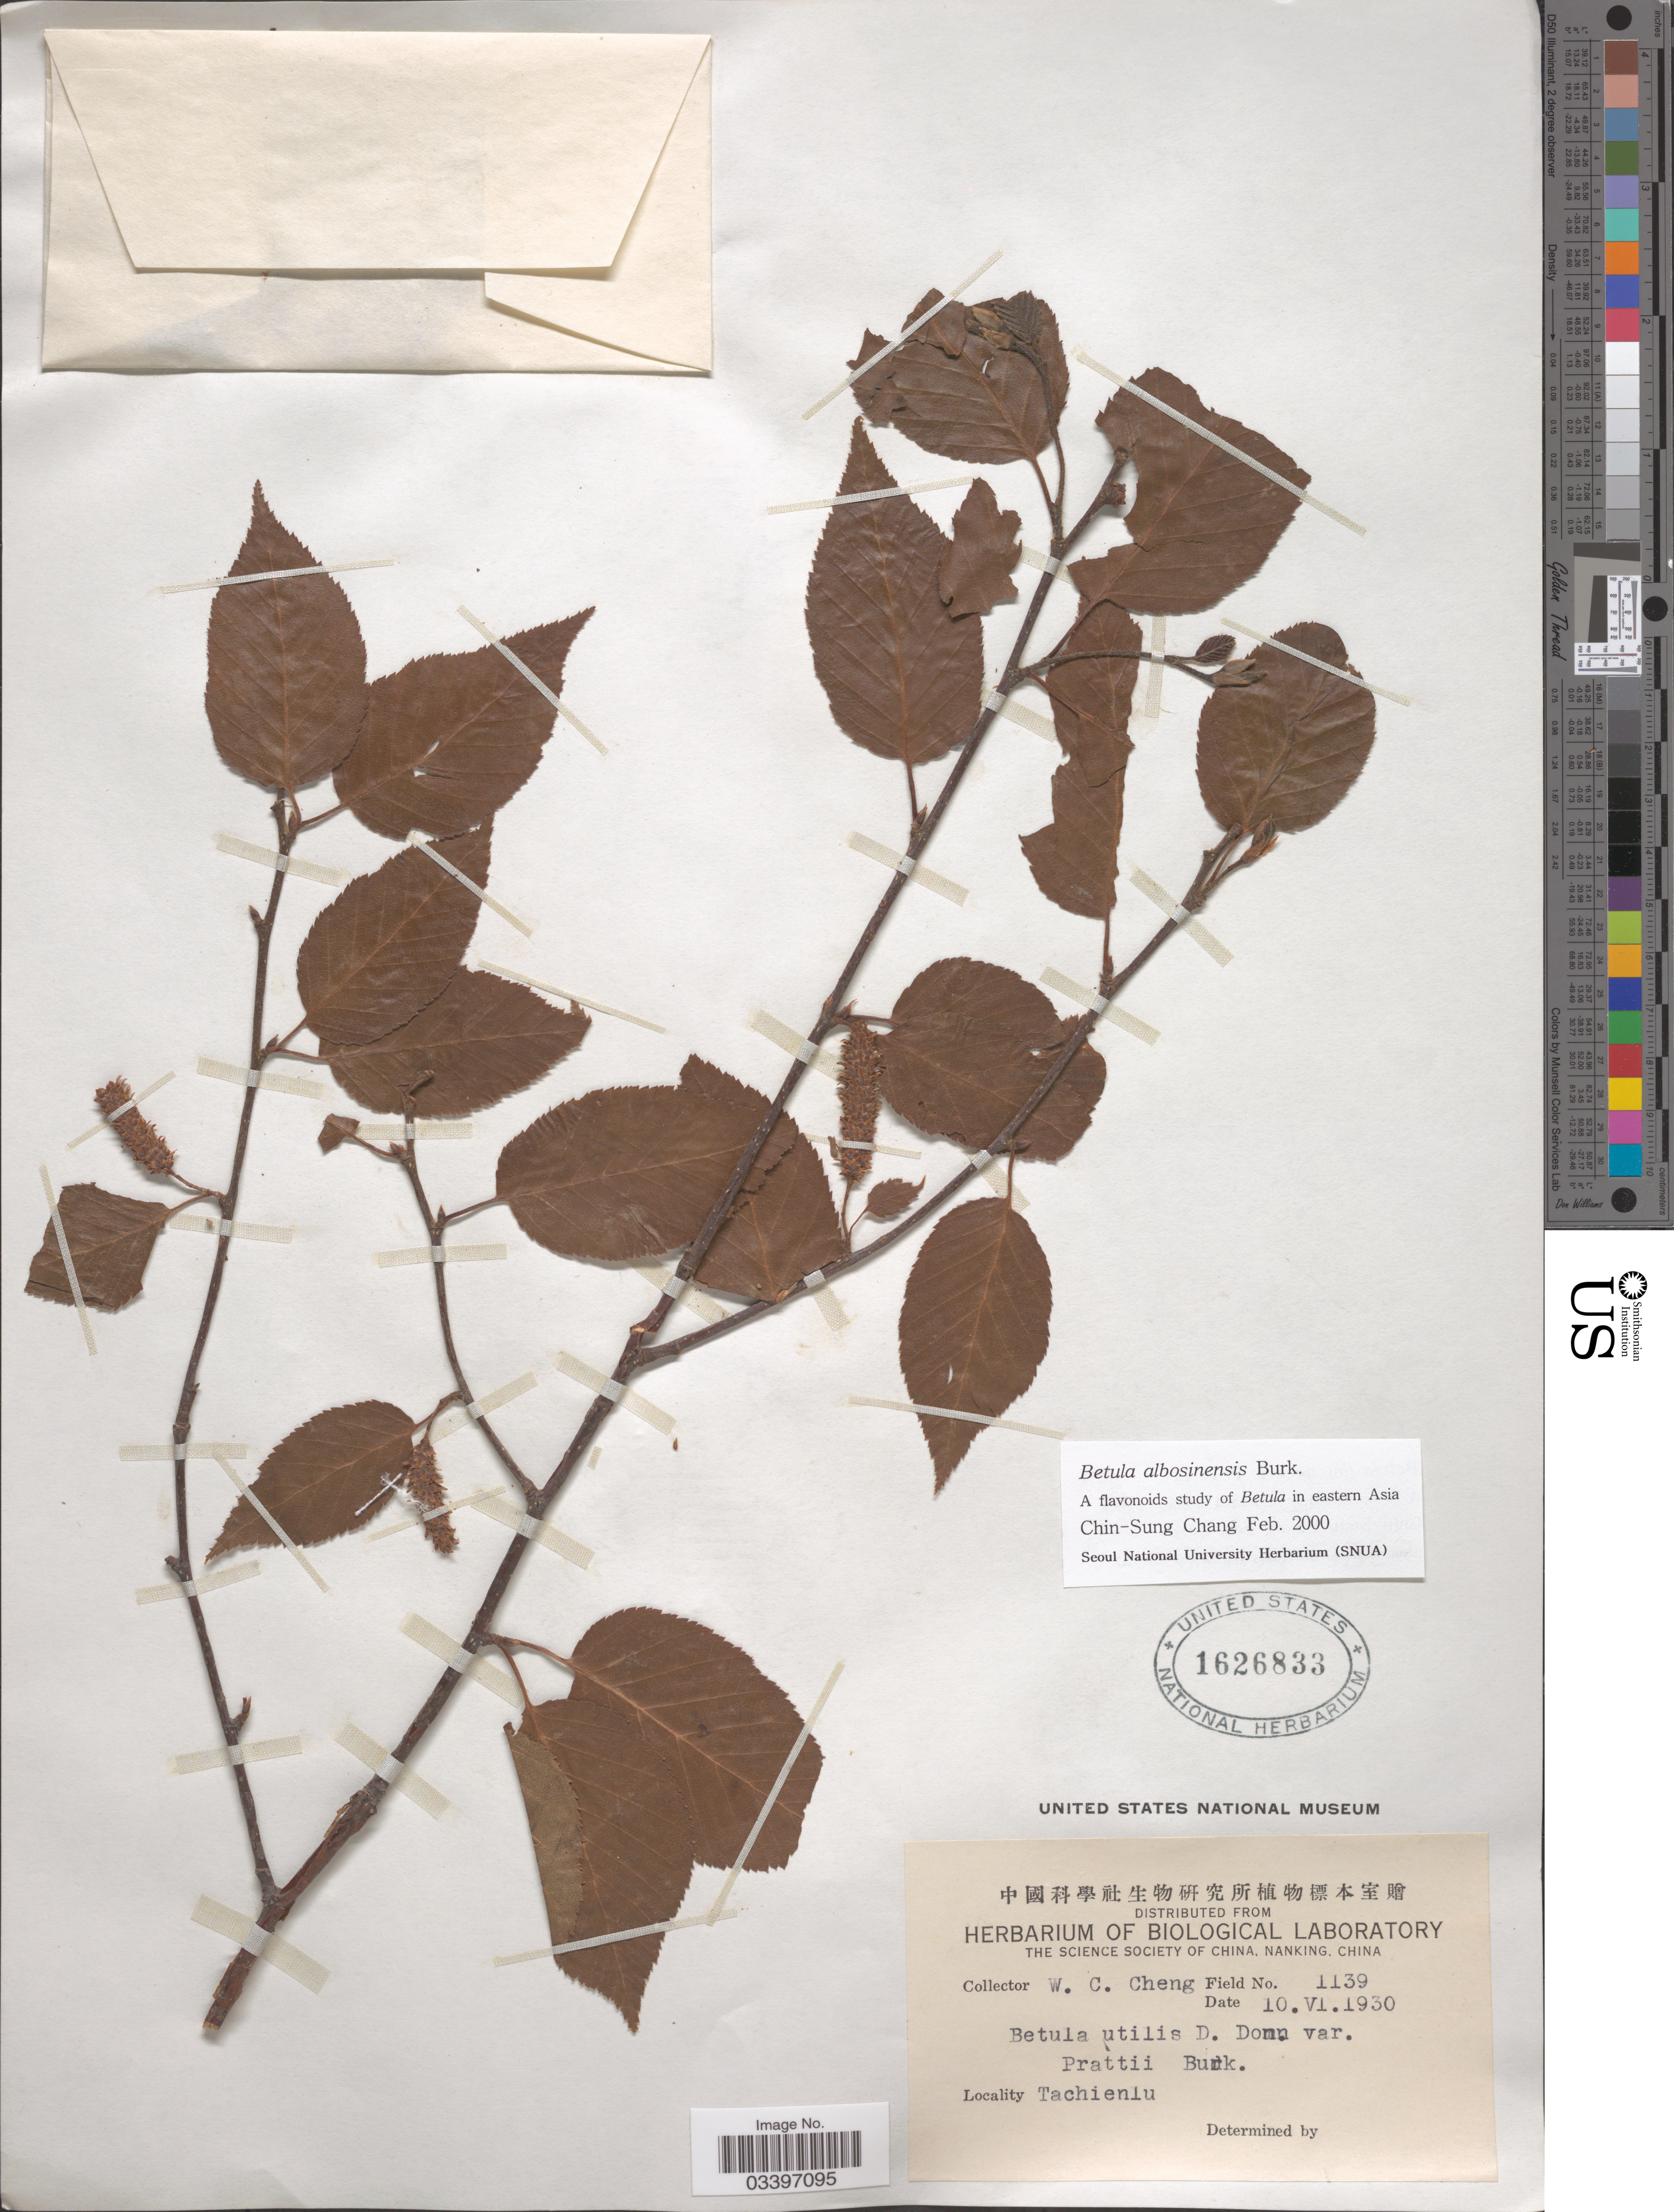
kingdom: Plantae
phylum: Tracheophyta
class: Magnoliopsida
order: Fagales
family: Betulaceae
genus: Betula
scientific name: Betula albosinensis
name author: Burkill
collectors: W. C. Cheng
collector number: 1139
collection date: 1930-06-10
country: China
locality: Tachienlu.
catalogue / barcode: US 1626833